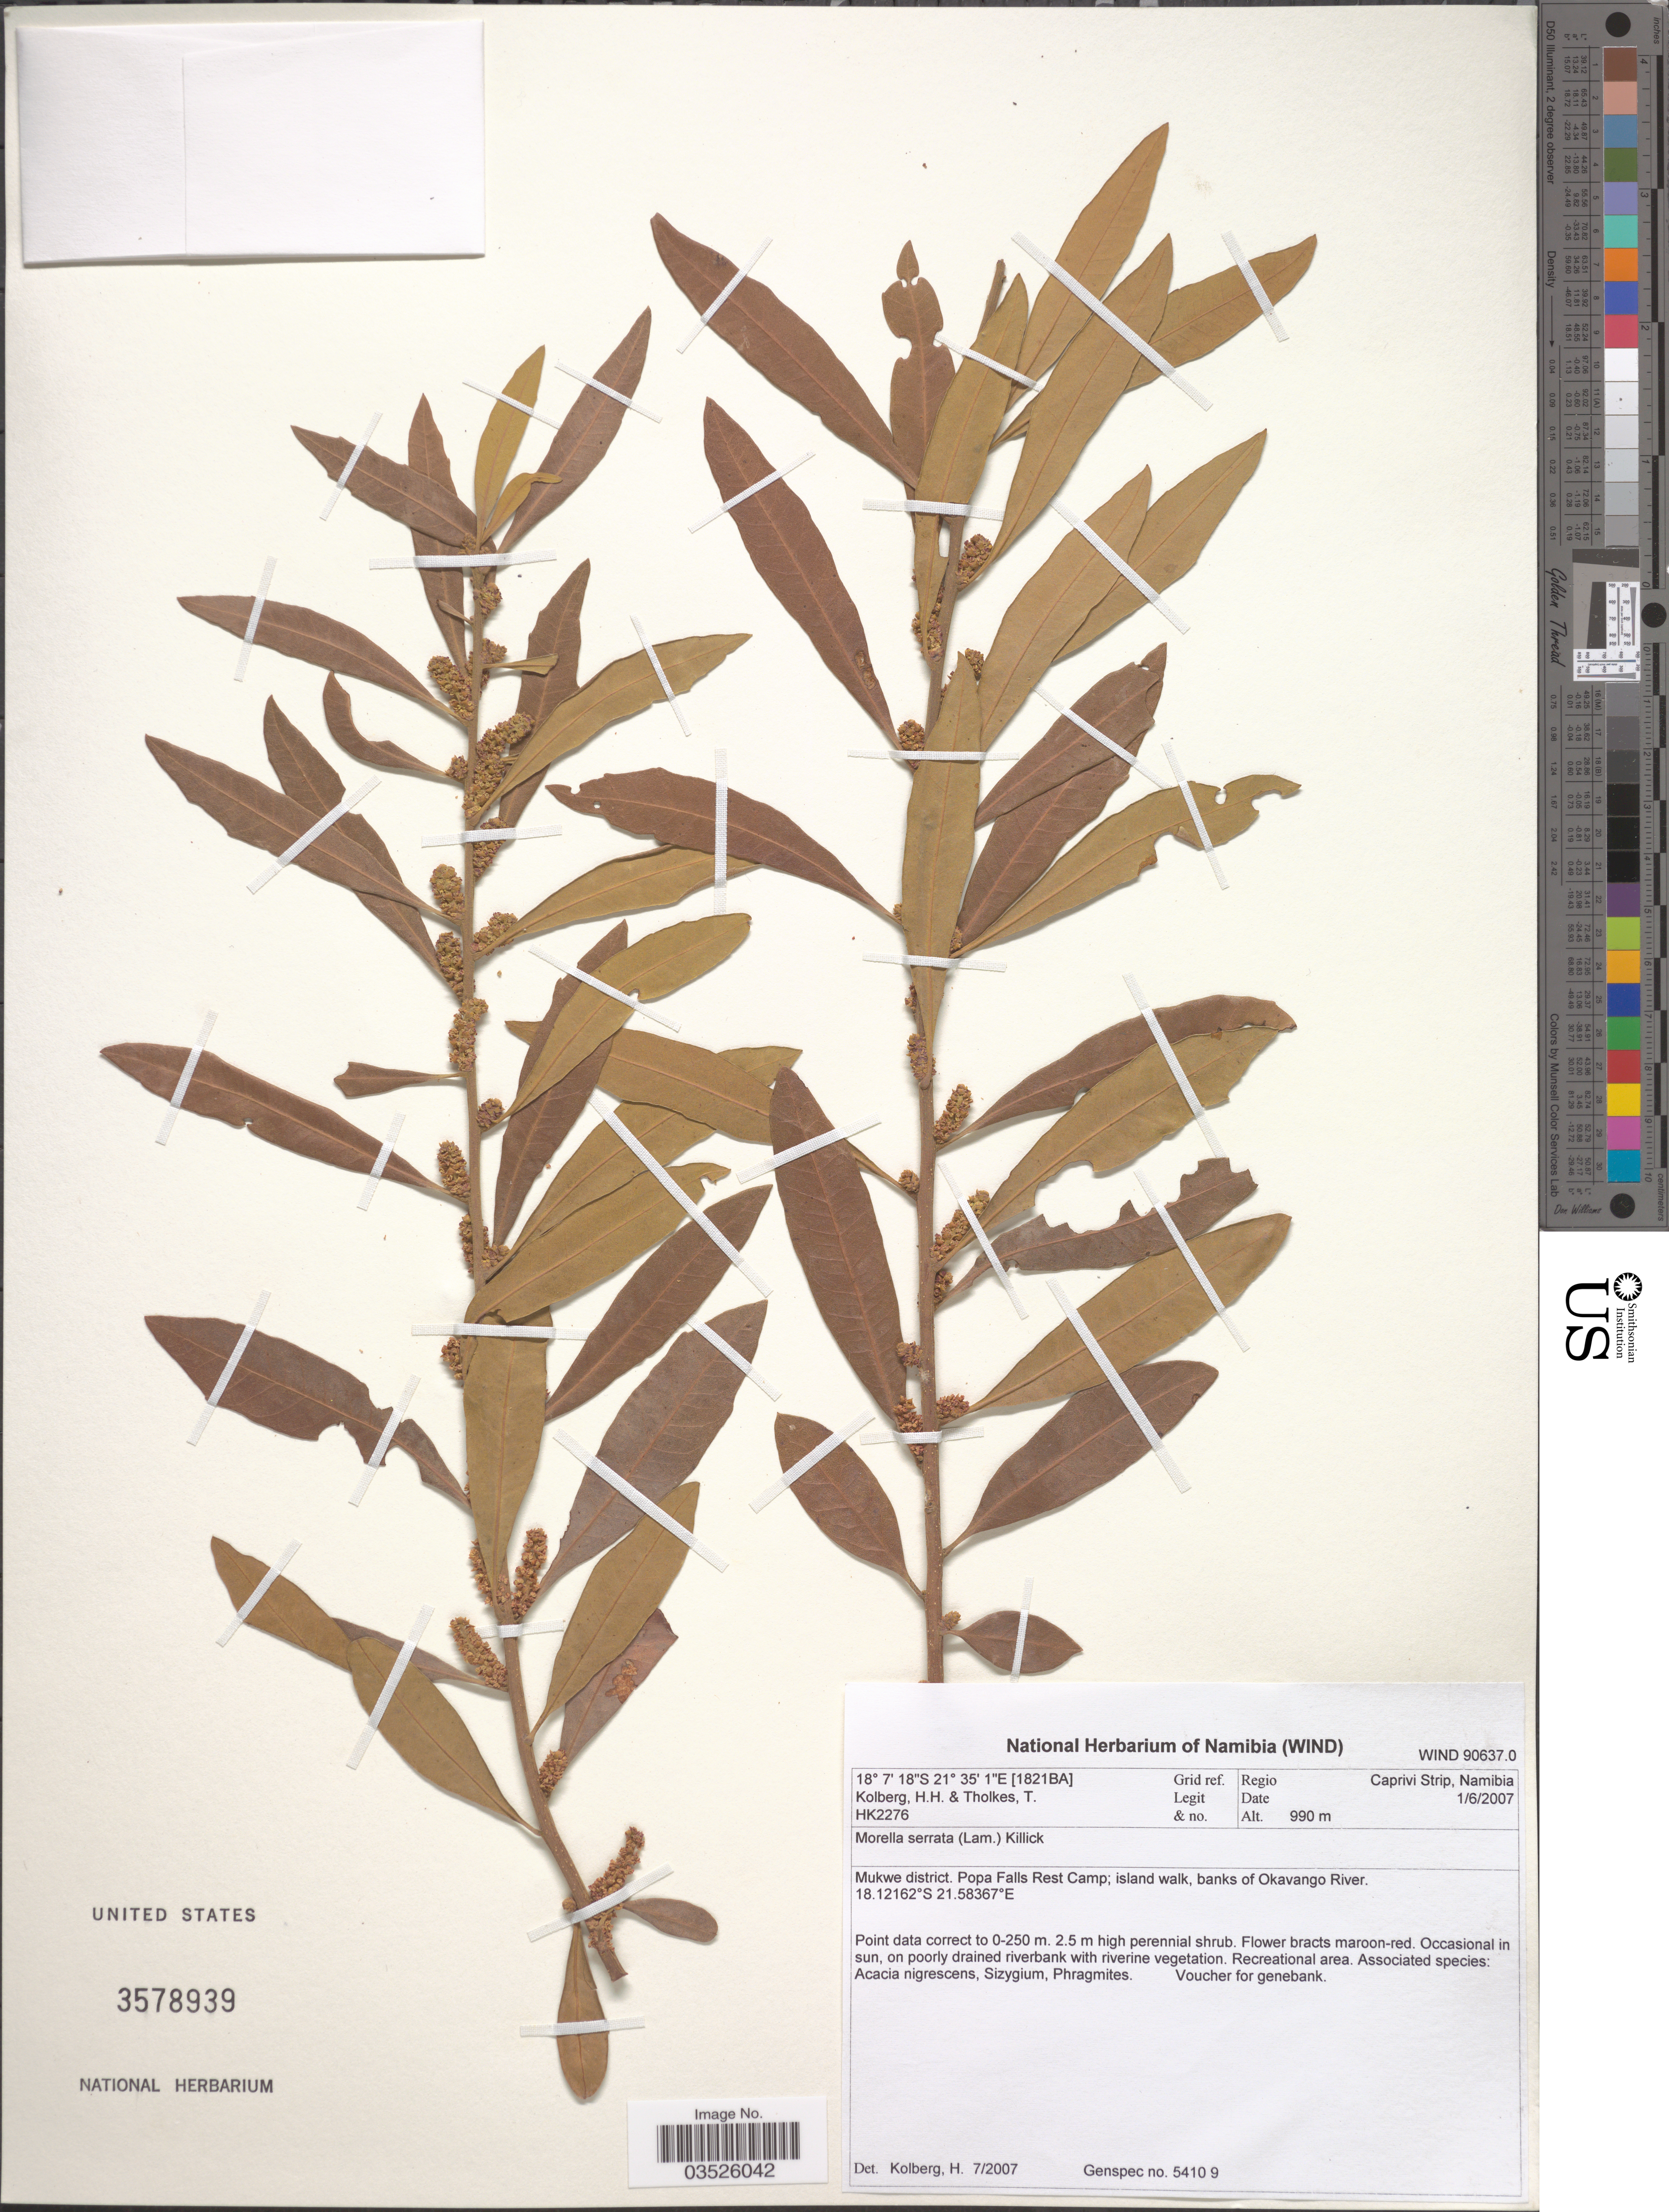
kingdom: Plantae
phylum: Tracheophyta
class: Magnoliopsida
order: Fagales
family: Myricaceae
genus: Morella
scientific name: Morella serrata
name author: (Lam.) Killick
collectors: H. H. Kolberg & T. Tholkes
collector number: HK2276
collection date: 2007-06-01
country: Namibia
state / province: Caprivi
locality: [1821BA] Grid Ref. Regio Caprivi Strip. Mukwe district. Popa Falls Rest Camp; island walk, banks of Okavango River.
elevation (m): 990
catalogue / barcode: US 3578939